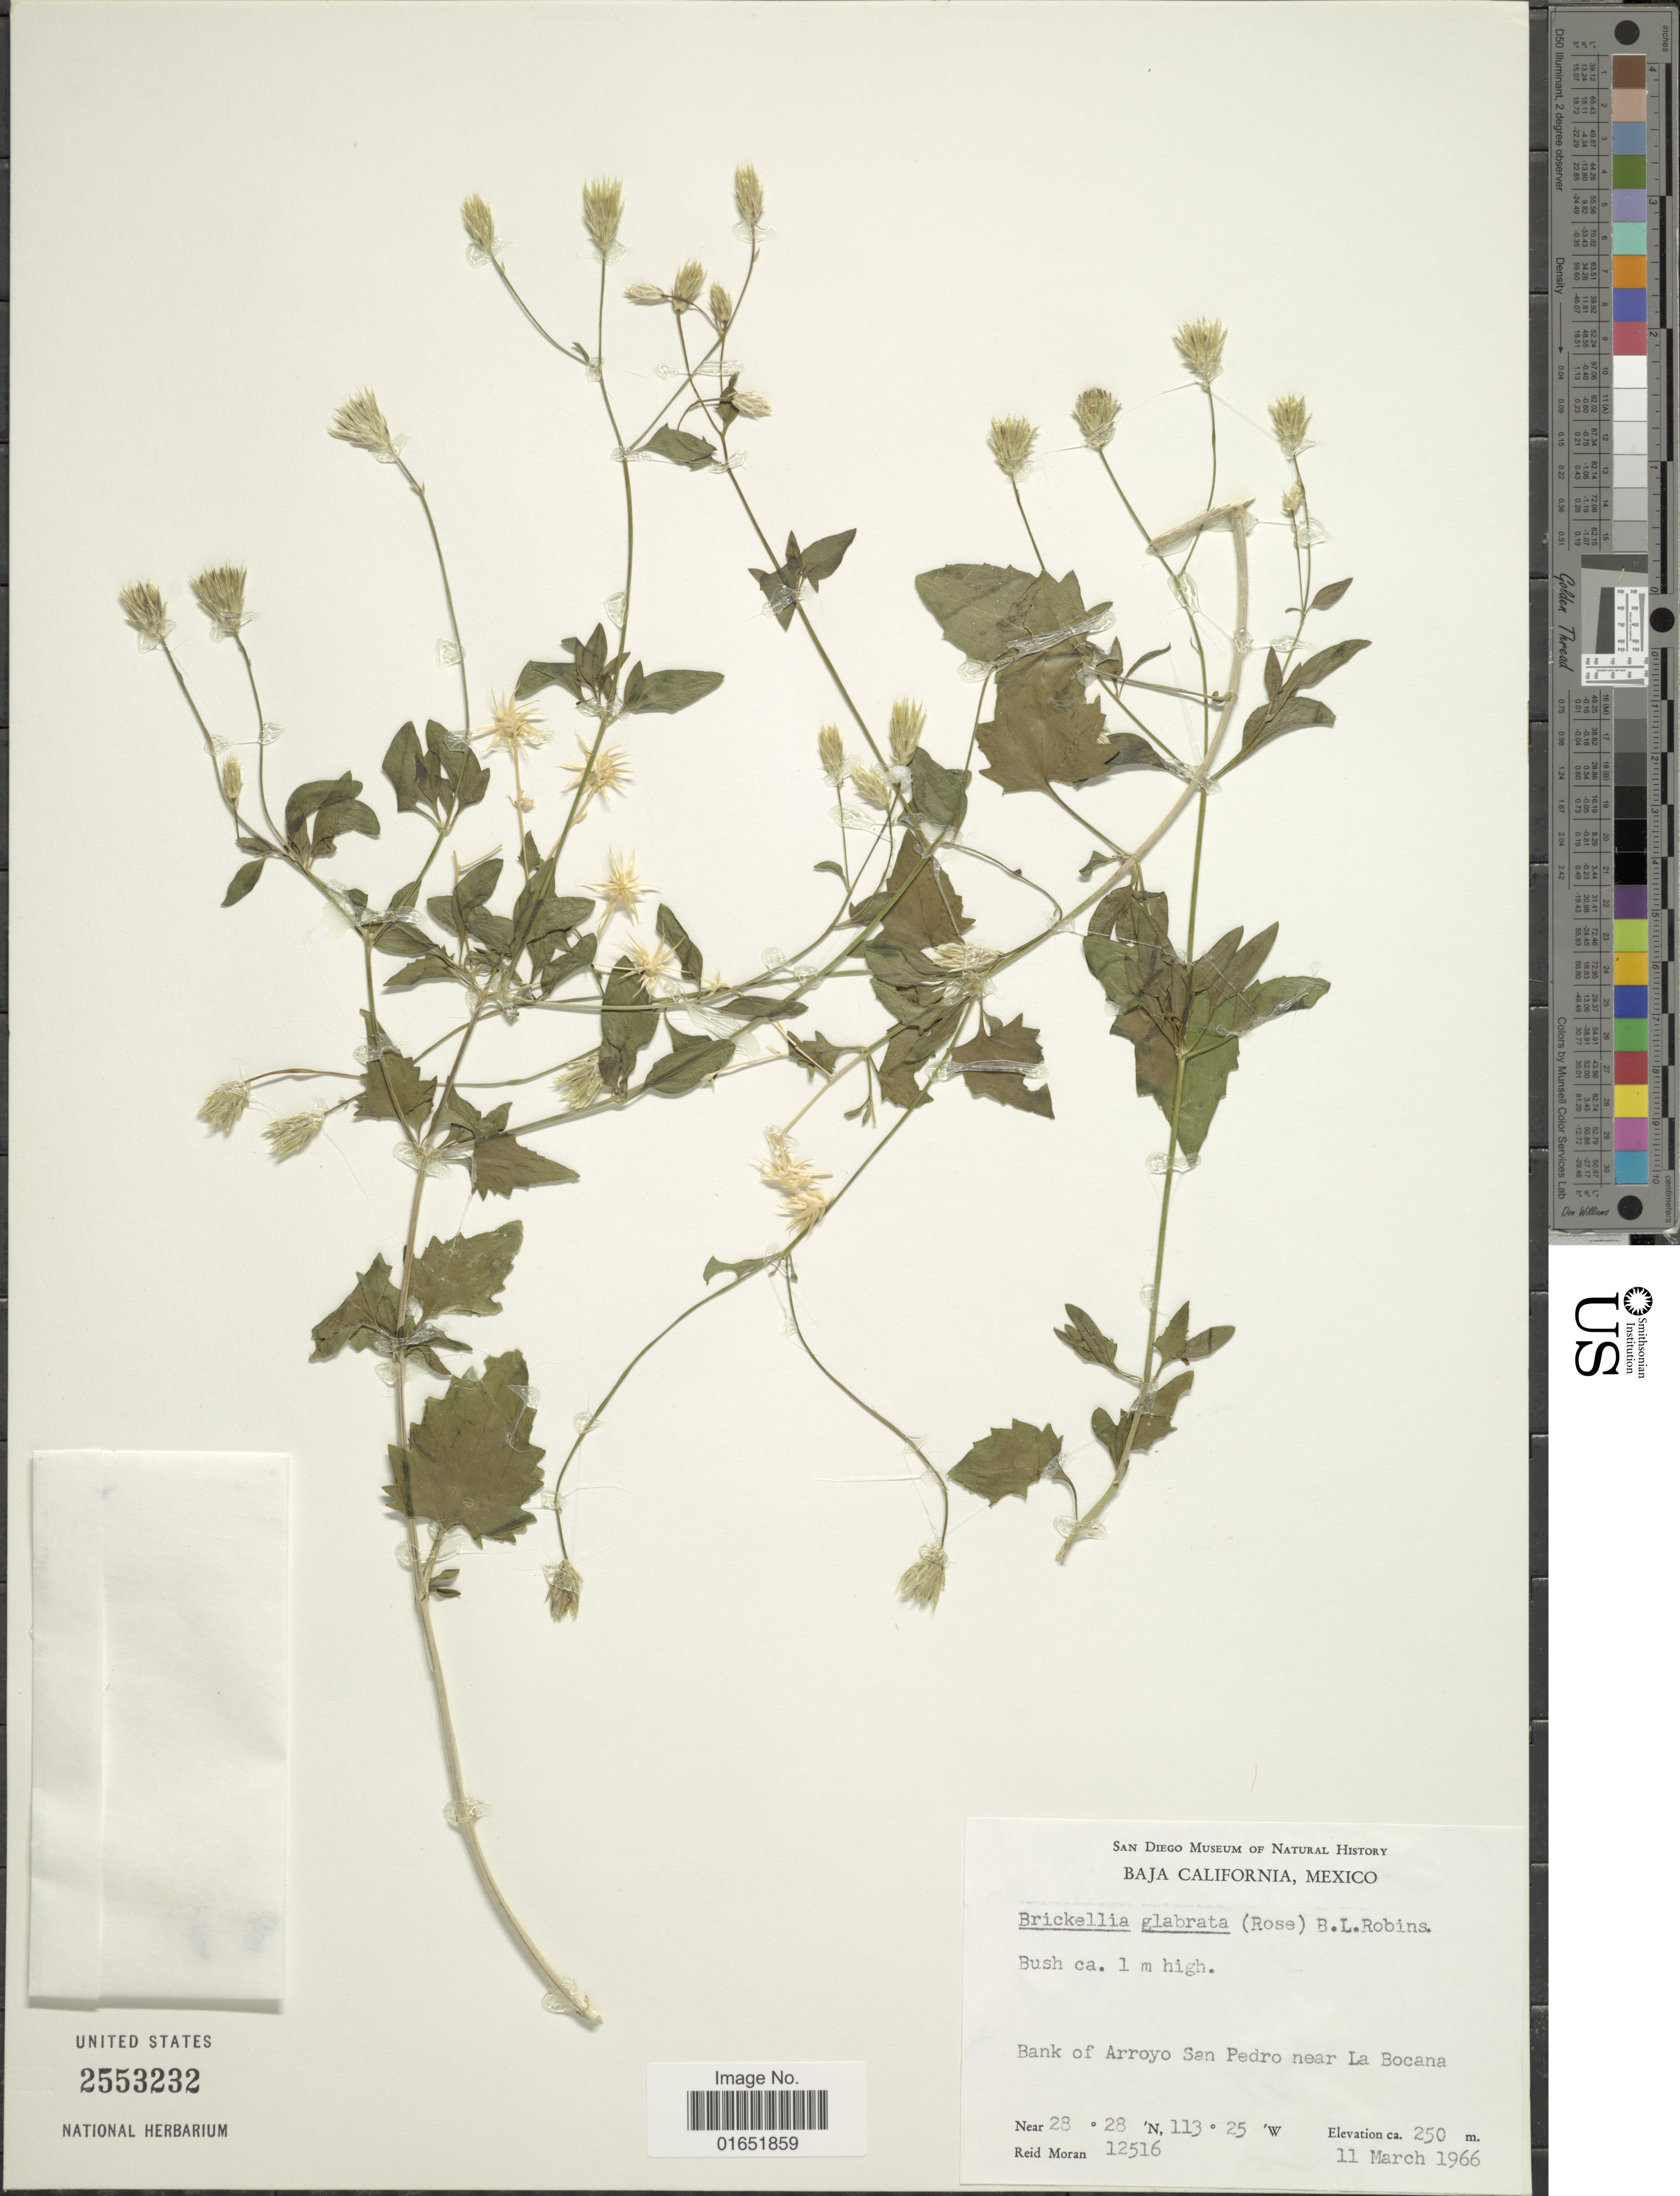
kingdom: Plantae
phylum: Tracheophyta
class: Magnoliopsida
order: Asterales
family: Asteraceae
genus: Brickellia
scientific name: Brickellia glabrata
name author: (Rose) B.L. Rob.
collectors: R. V. Moran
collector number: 12516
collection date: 1966-03-11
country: Mexico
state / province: Baja California Norte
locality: Bank of Arroyo San Pedro near La Bocana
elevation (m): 250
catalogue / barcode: US 2553232